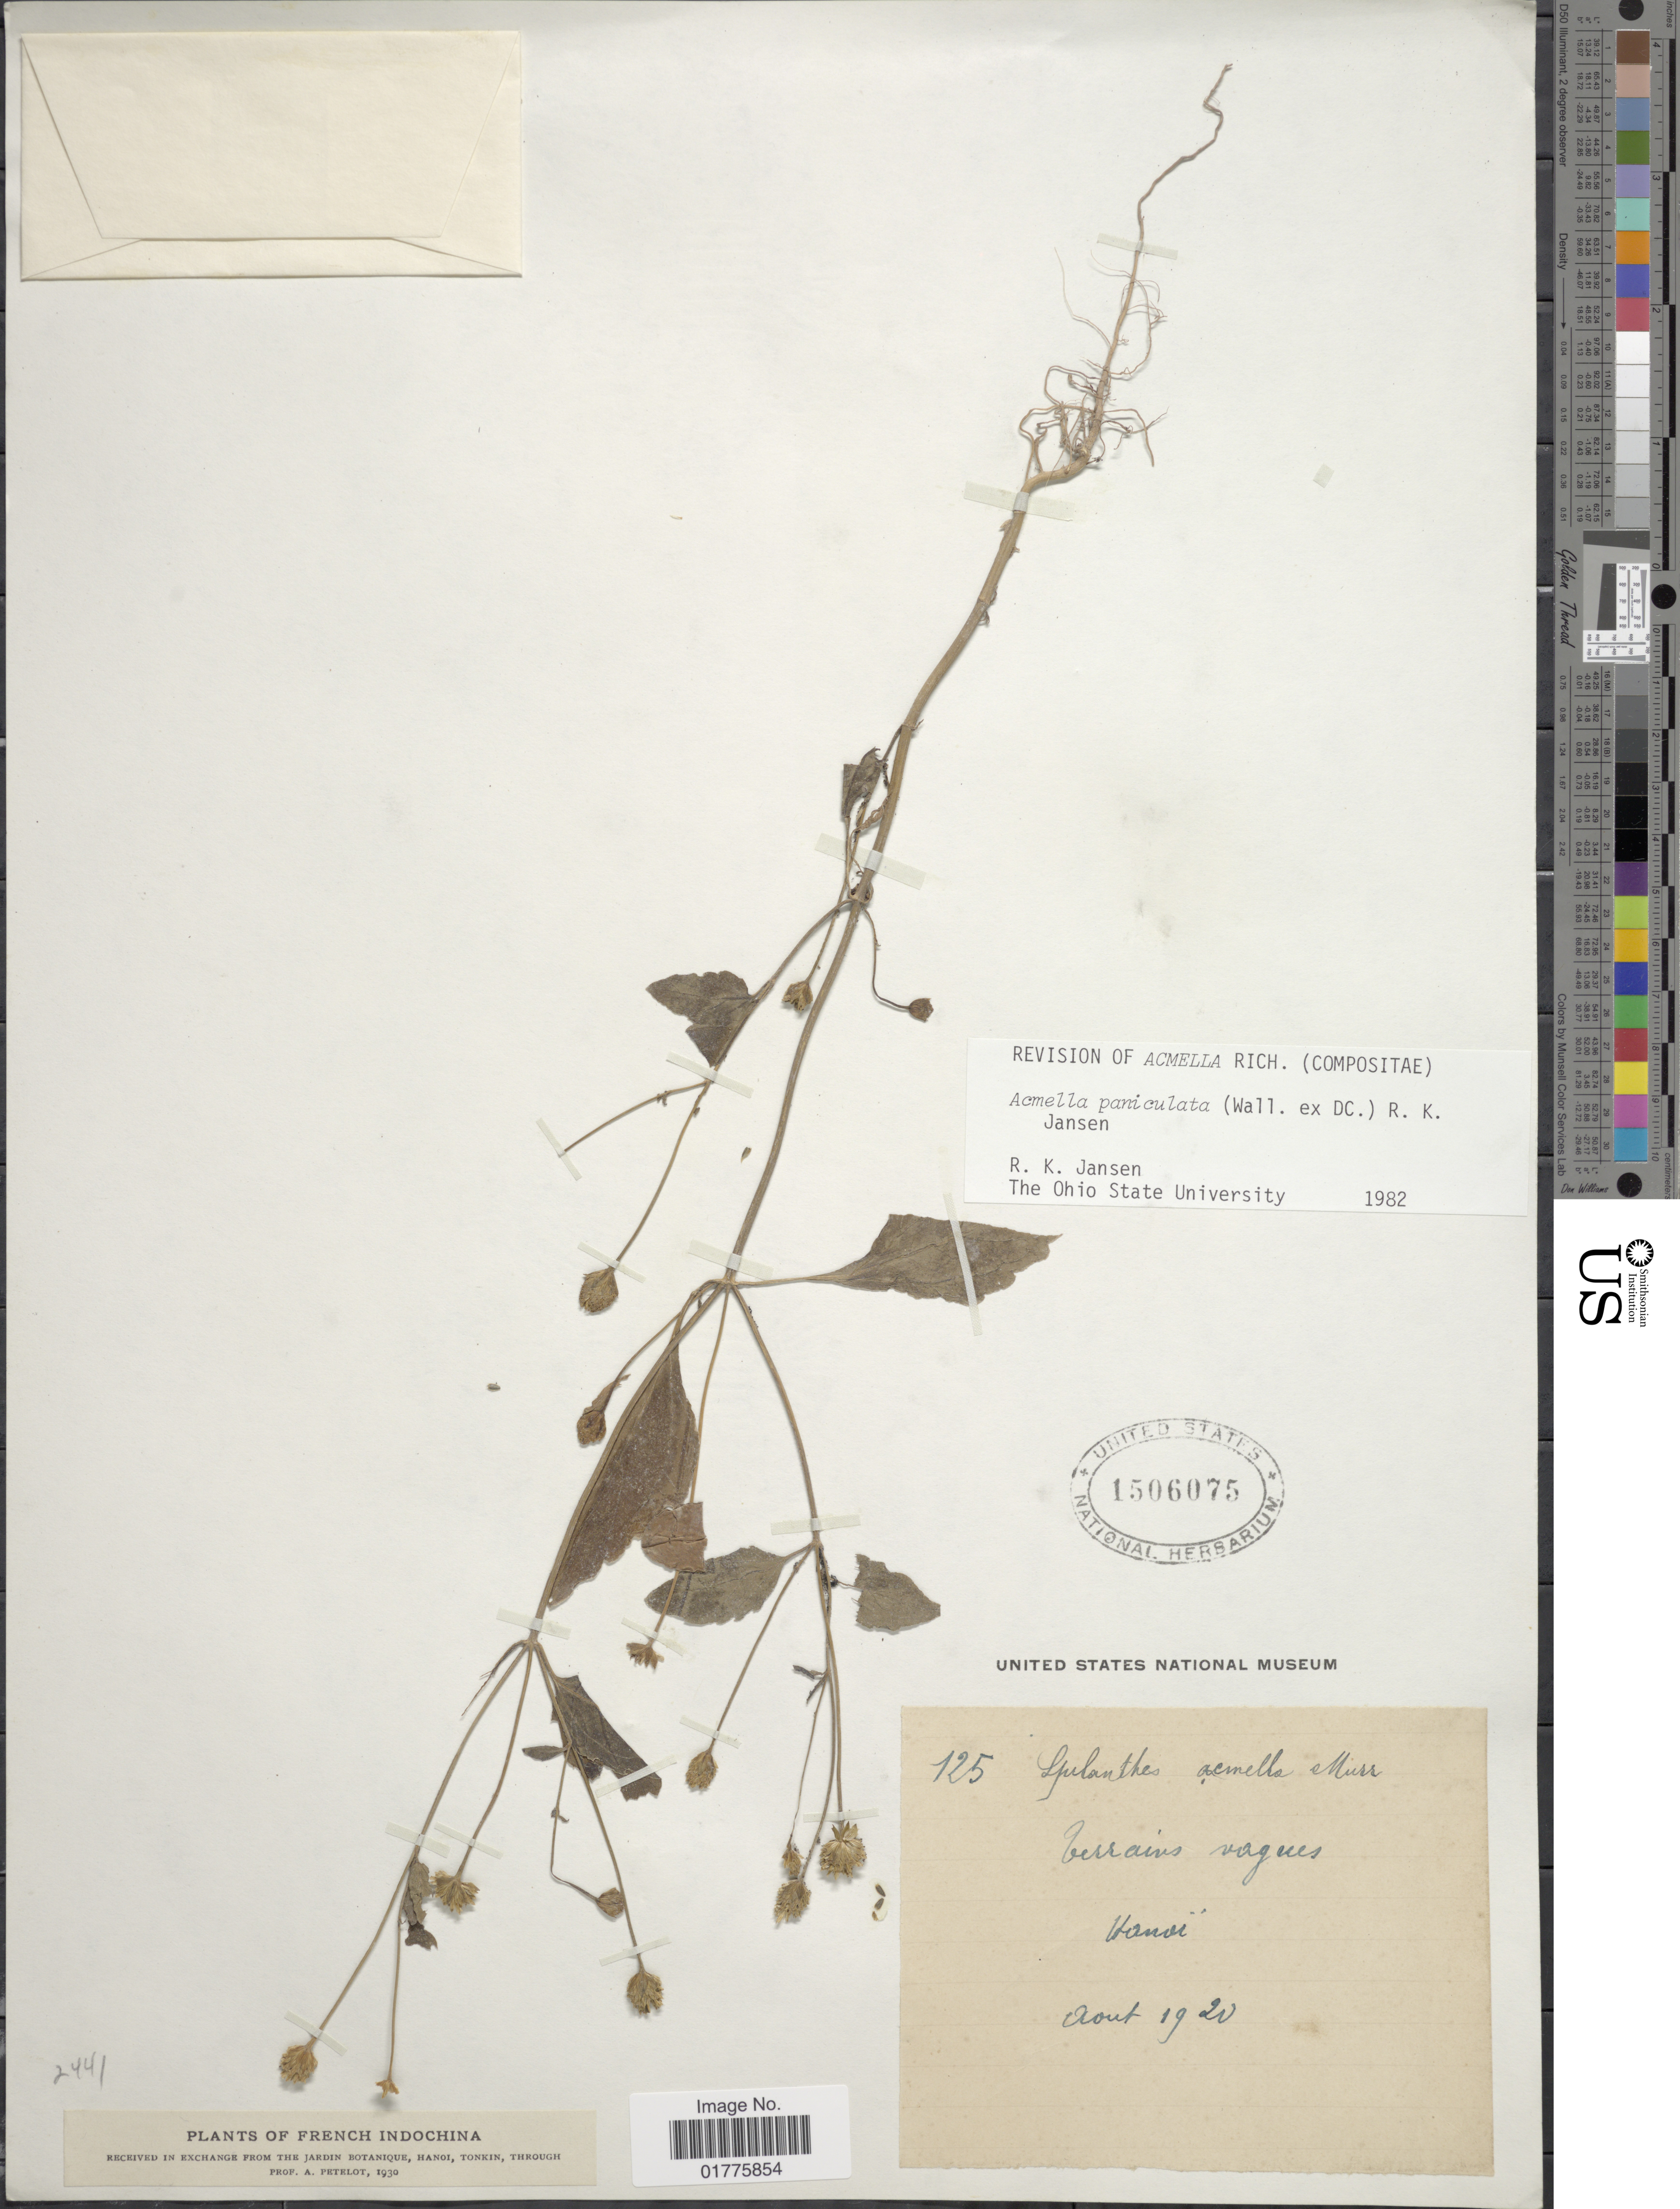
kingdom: Plantae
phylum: Tracheophyta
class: Magnoliopsida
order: Asterales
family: Asteraceae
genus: Acmella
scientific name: Acmella paniculata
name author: (Wall. ex DC.) R.K. Jansen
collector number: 125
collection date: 1920-08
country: Vietnam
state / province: Ha Noi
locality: Vanoe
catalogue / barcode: US 1506075